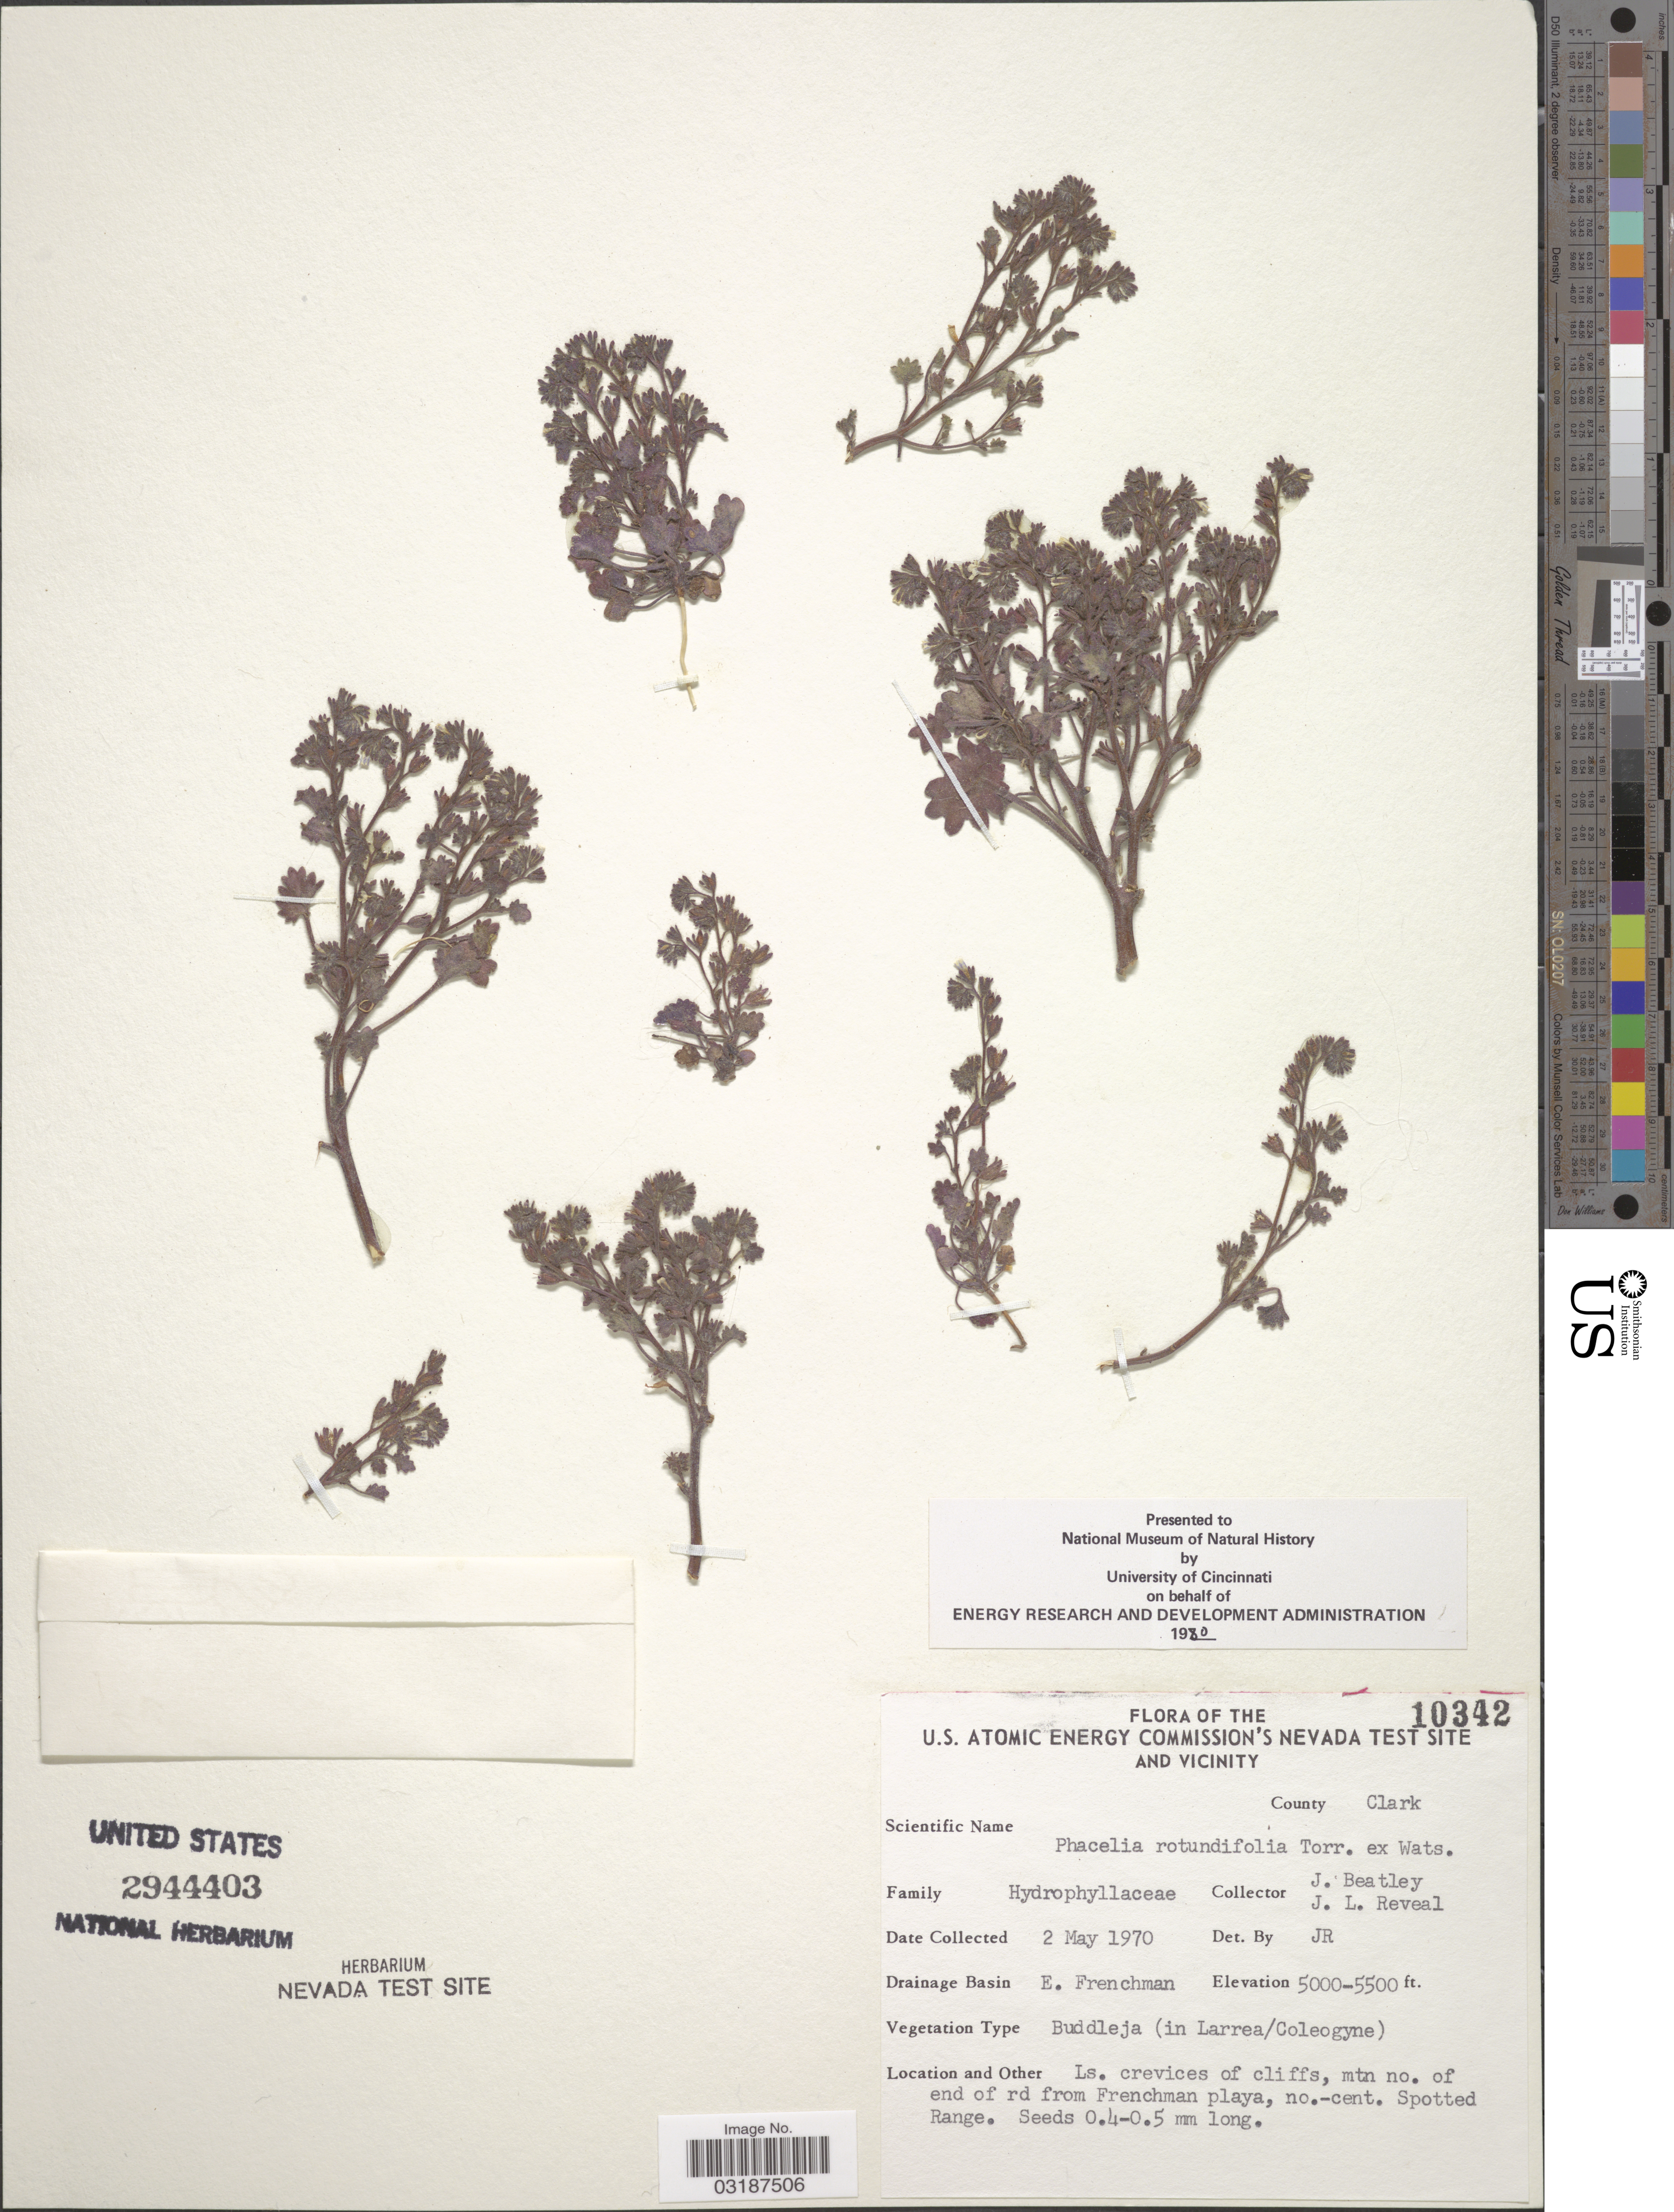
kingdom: Plantae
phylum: Tracheophyta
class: Magnoliopsida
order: Boraginales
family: Hydrophyllaceae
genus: Phacelia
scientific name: Phacelia rotundifolia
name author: Torr. ex S. Watson in C. King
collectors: J. C. Beatley & J. L. Reveal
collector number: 10342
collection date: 1970-05-02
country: United States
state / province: Nevada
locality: U.S. Atomic Energy Commission's Nevada Test Site and Vicinity. County Clark. Drainage Basin E. Frenchman. Ls. crevices of cliffs, mtn no. of end of rd from Frenchman playa, no.-cent. Spotted Range.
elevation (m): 1524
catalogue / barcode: US 2944403